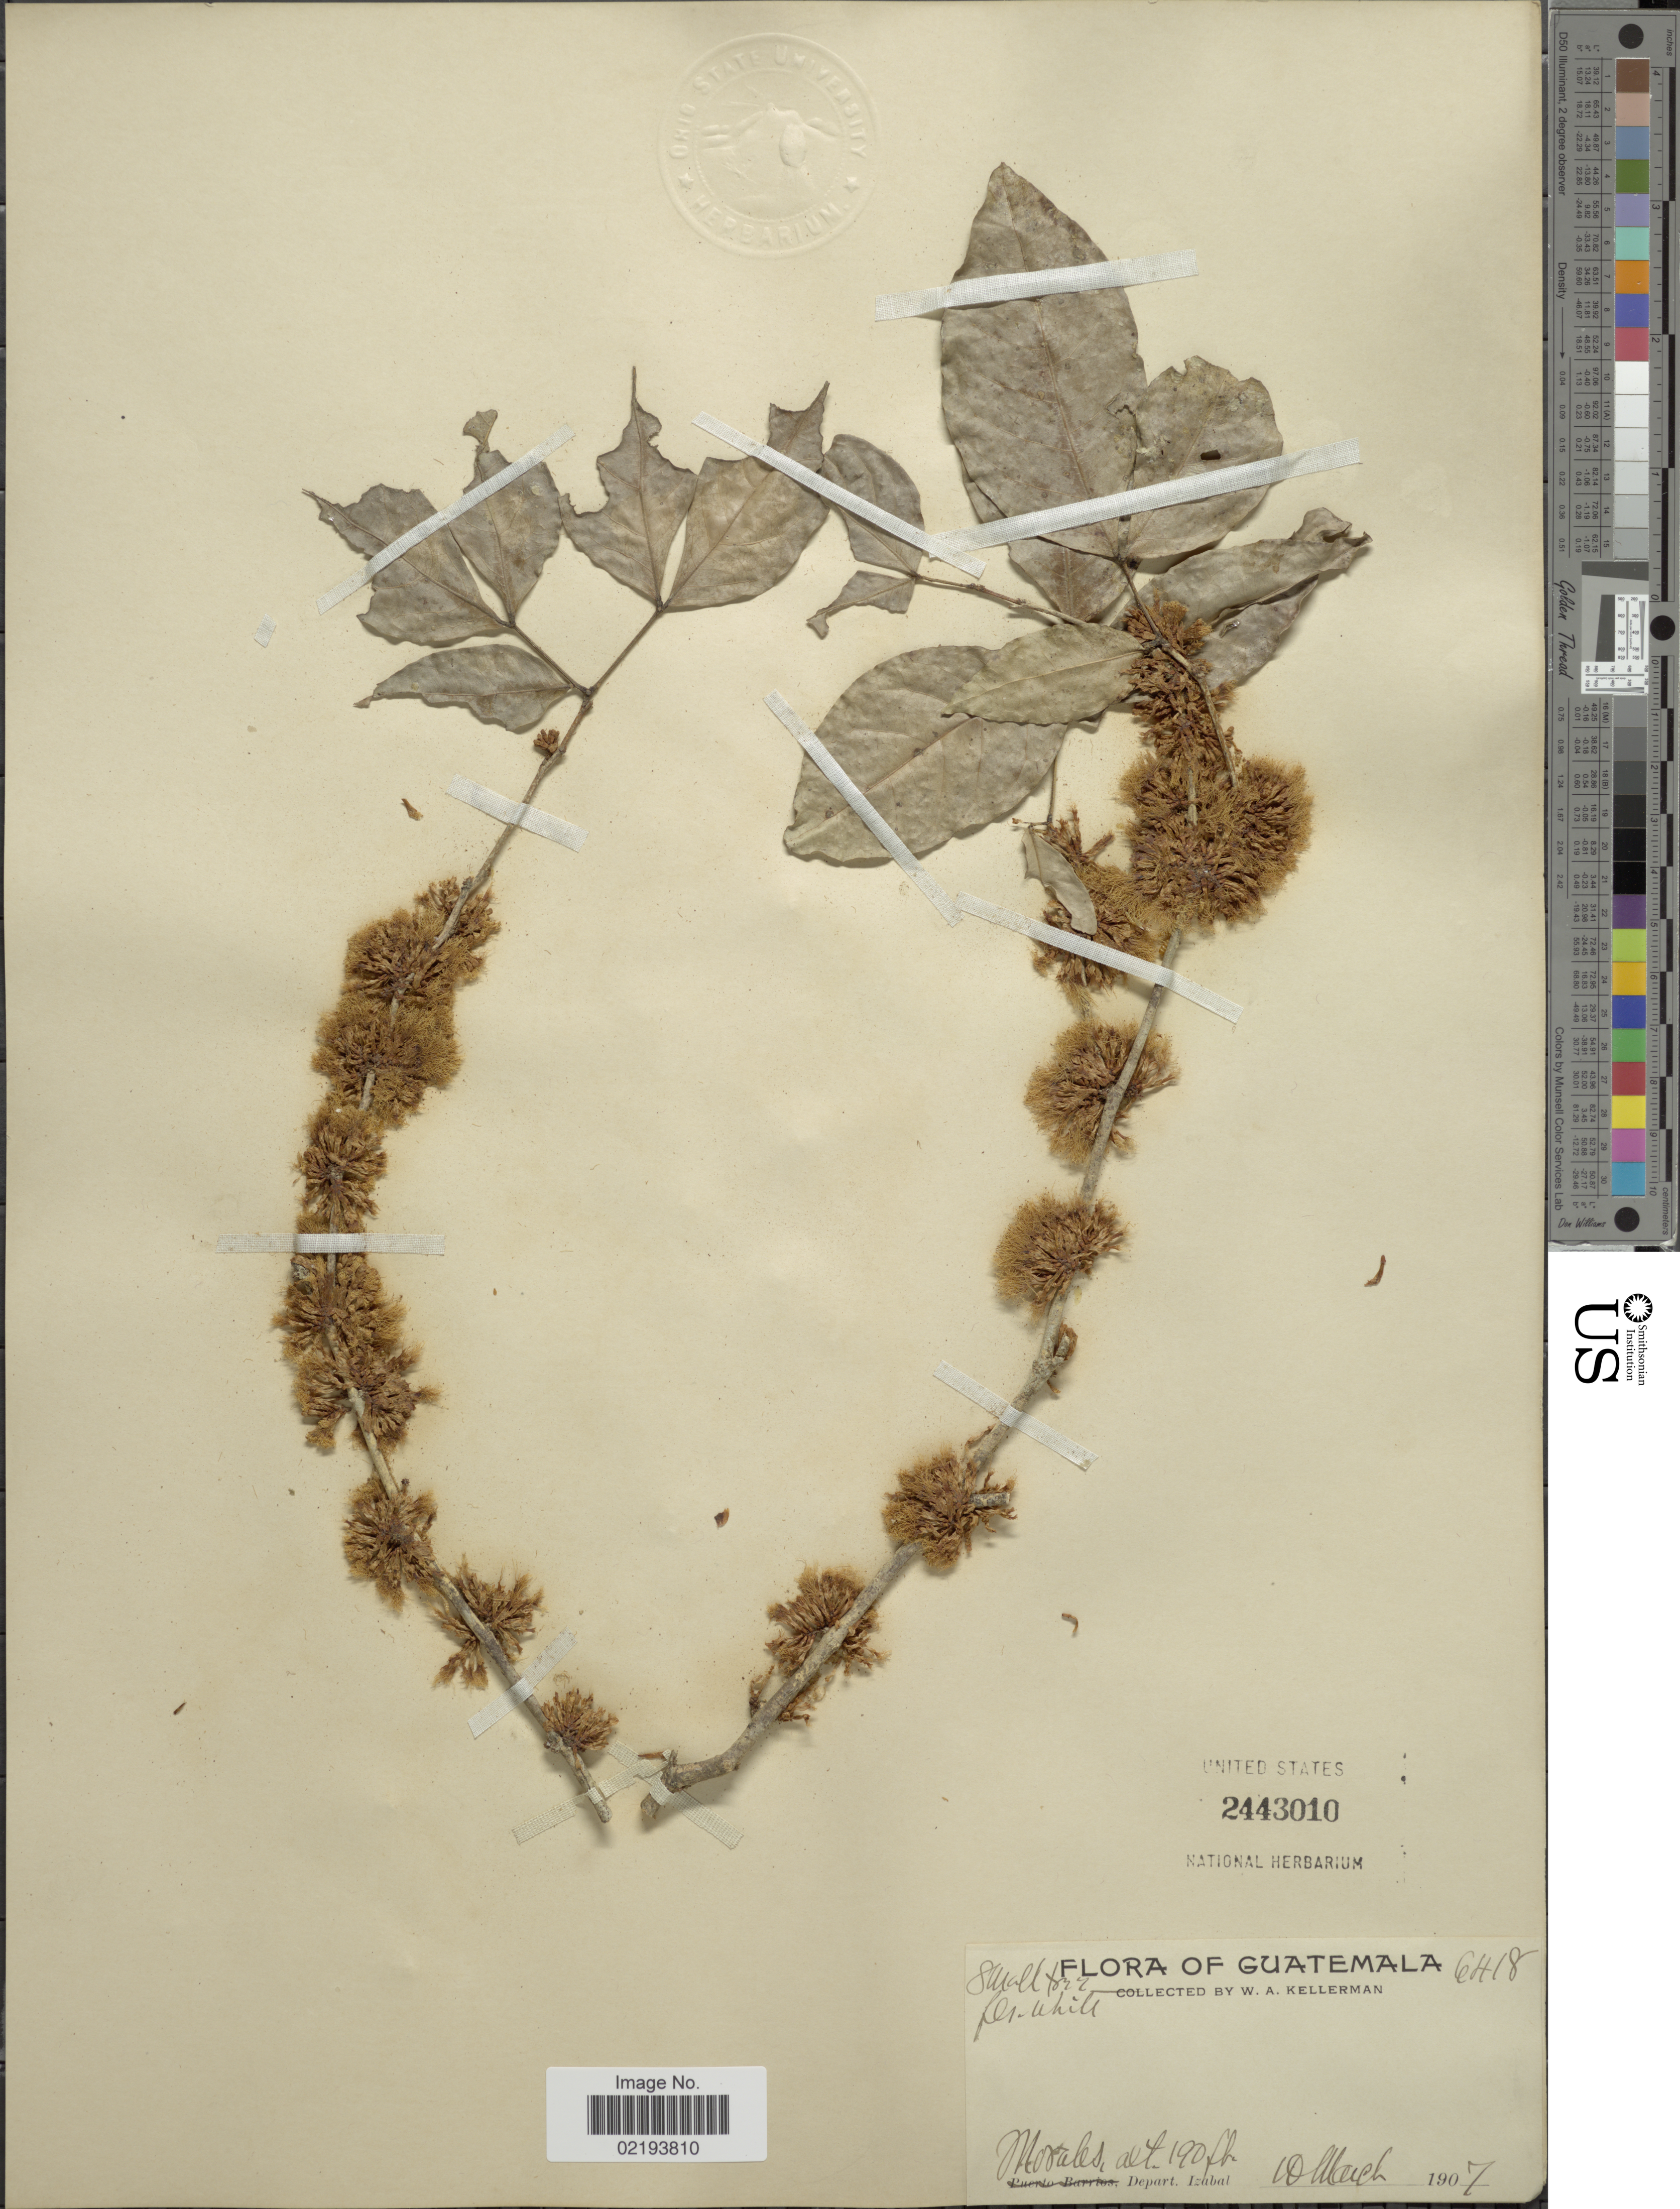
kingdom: Plantae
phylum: Tracheophyta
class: Magnoliopsida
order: Fabales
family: Fabaceae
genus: Zygia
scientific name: Zygia sp.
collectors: W. Kellerman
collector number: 6418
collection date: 1907-03-10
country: Guatemala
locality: Morales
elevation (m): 58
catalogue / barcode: US 2443010